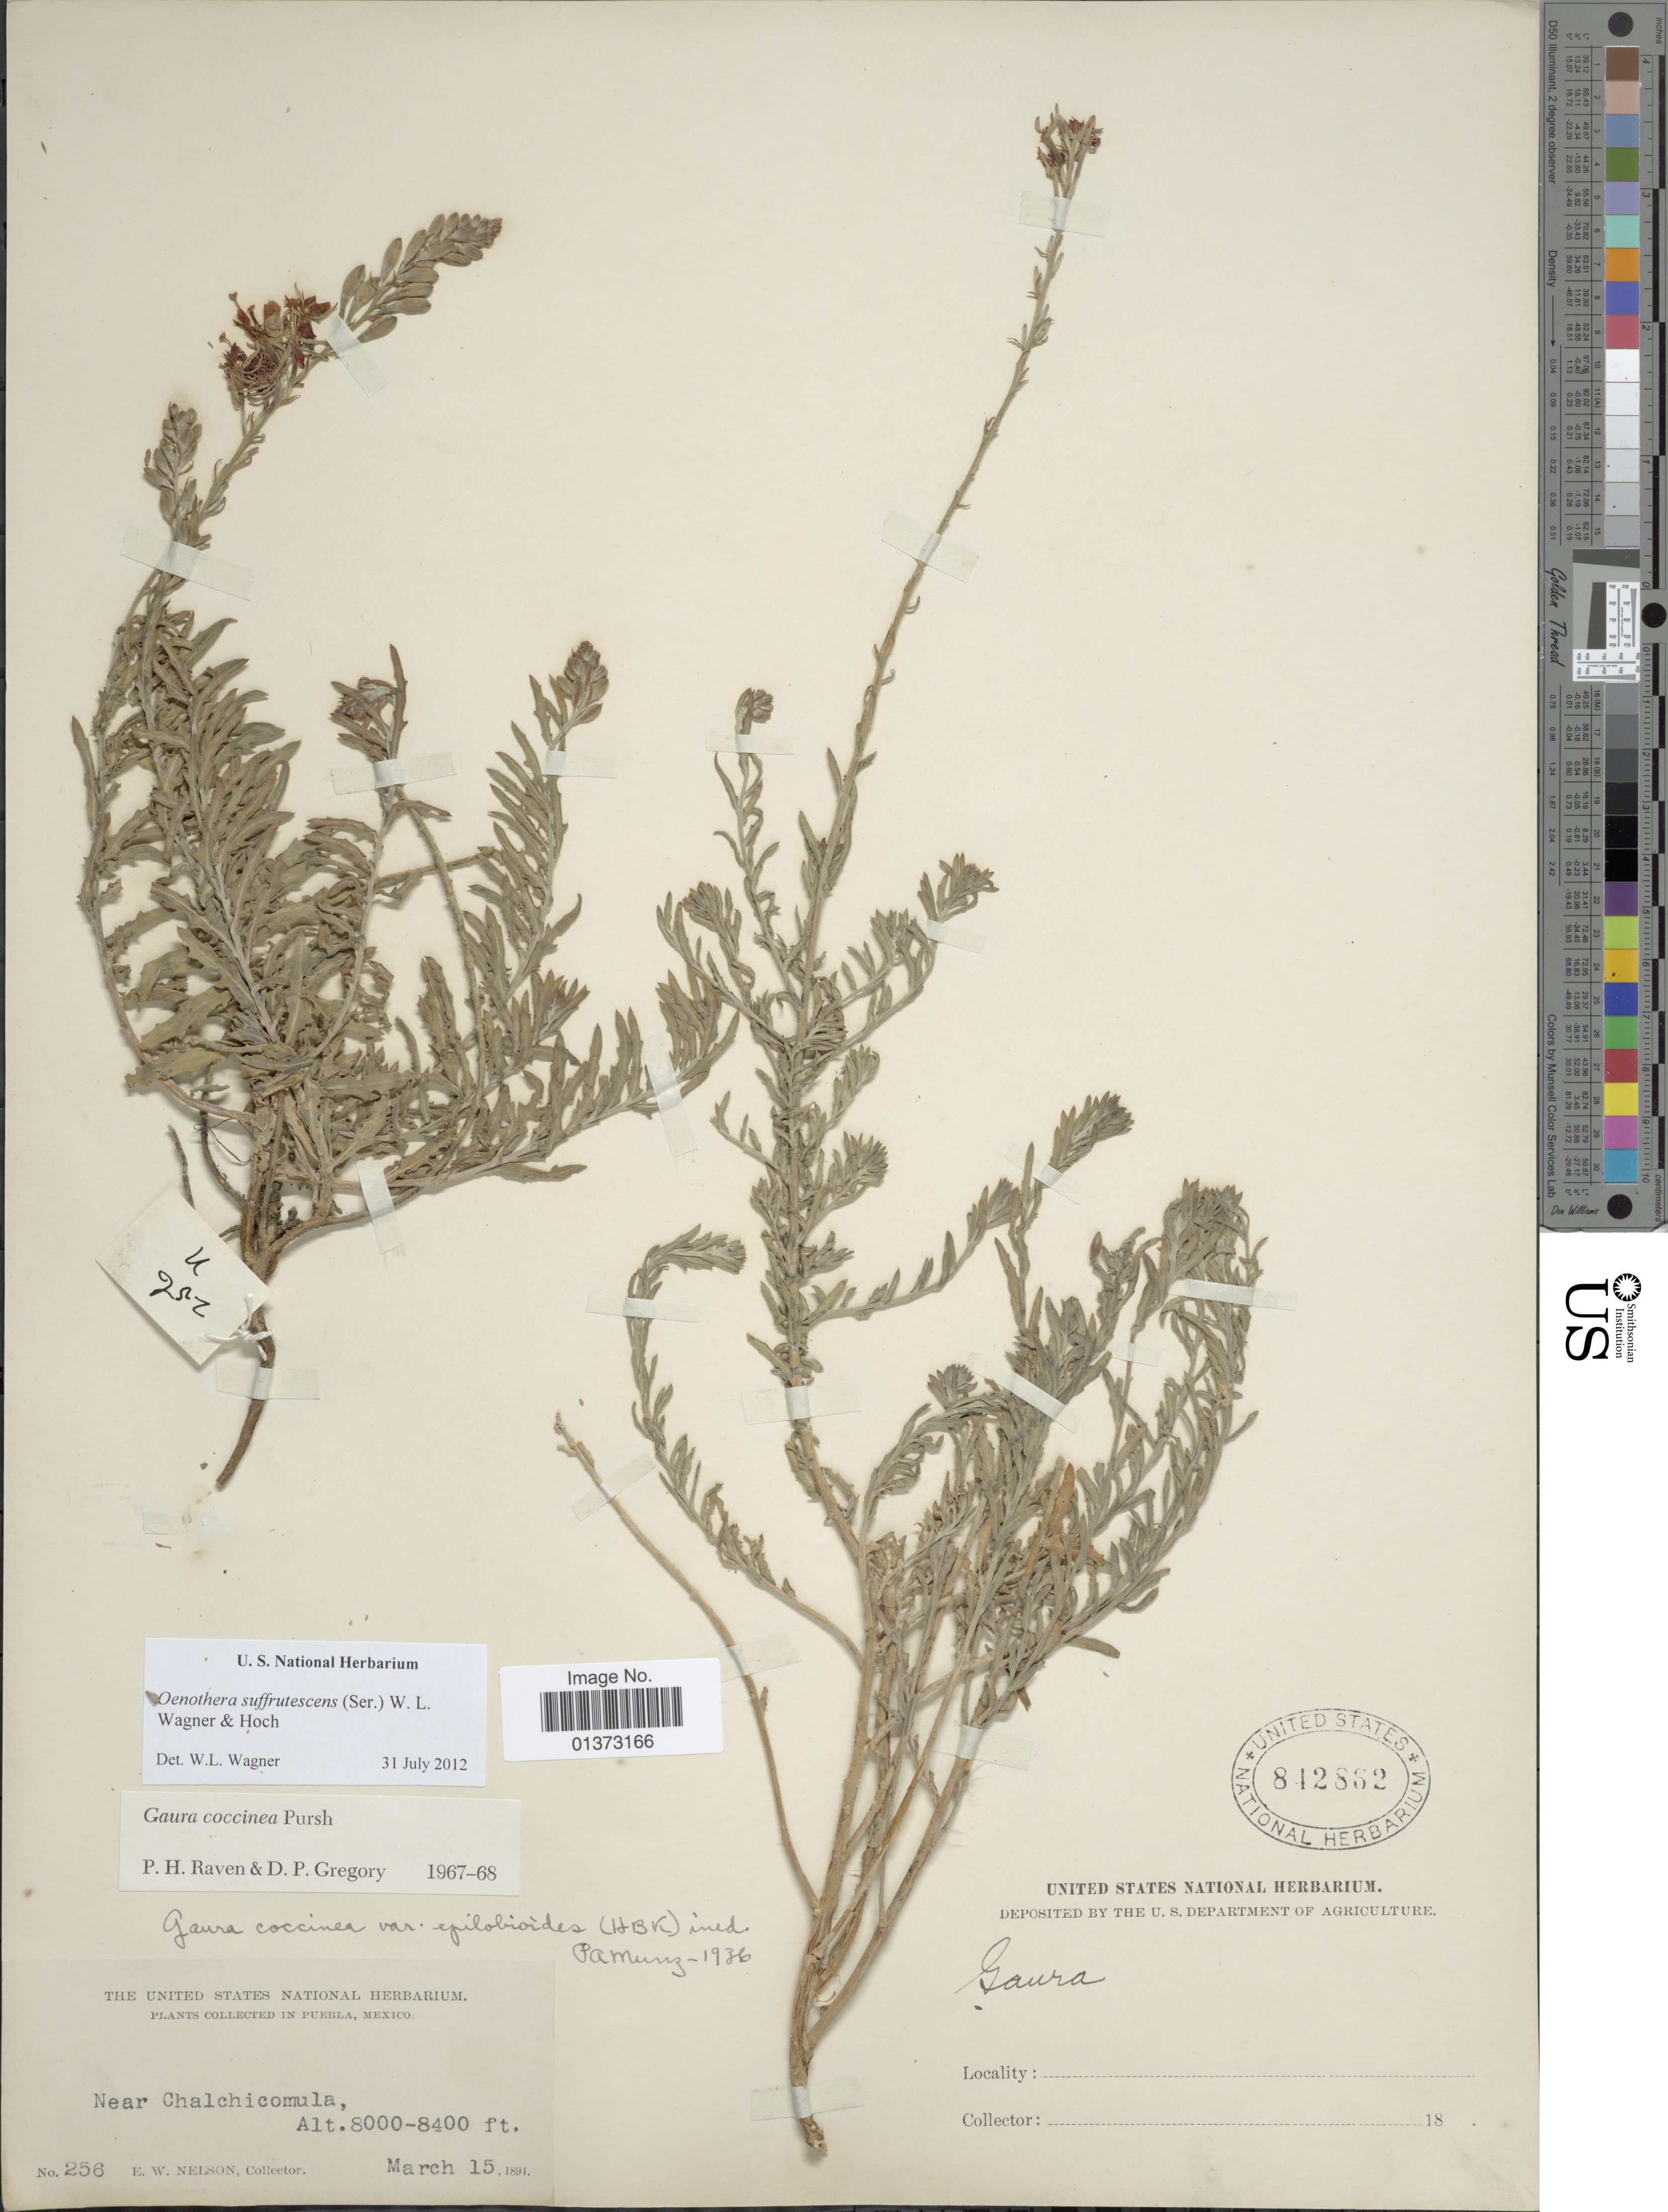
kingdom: Plantae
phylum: Tracheophyta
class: Magnoliopsida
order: Myrtales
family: Onagraceae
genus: Oenothera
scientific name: Oenothera suffrutescens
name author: (Ser.) W.L. Wagner & Hoch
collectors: E. W. Nelson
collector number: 256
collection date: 1891-03-15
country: Mexico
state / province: Puebla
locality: Near Chalchicomula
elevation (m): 2438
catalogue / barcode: US 842862